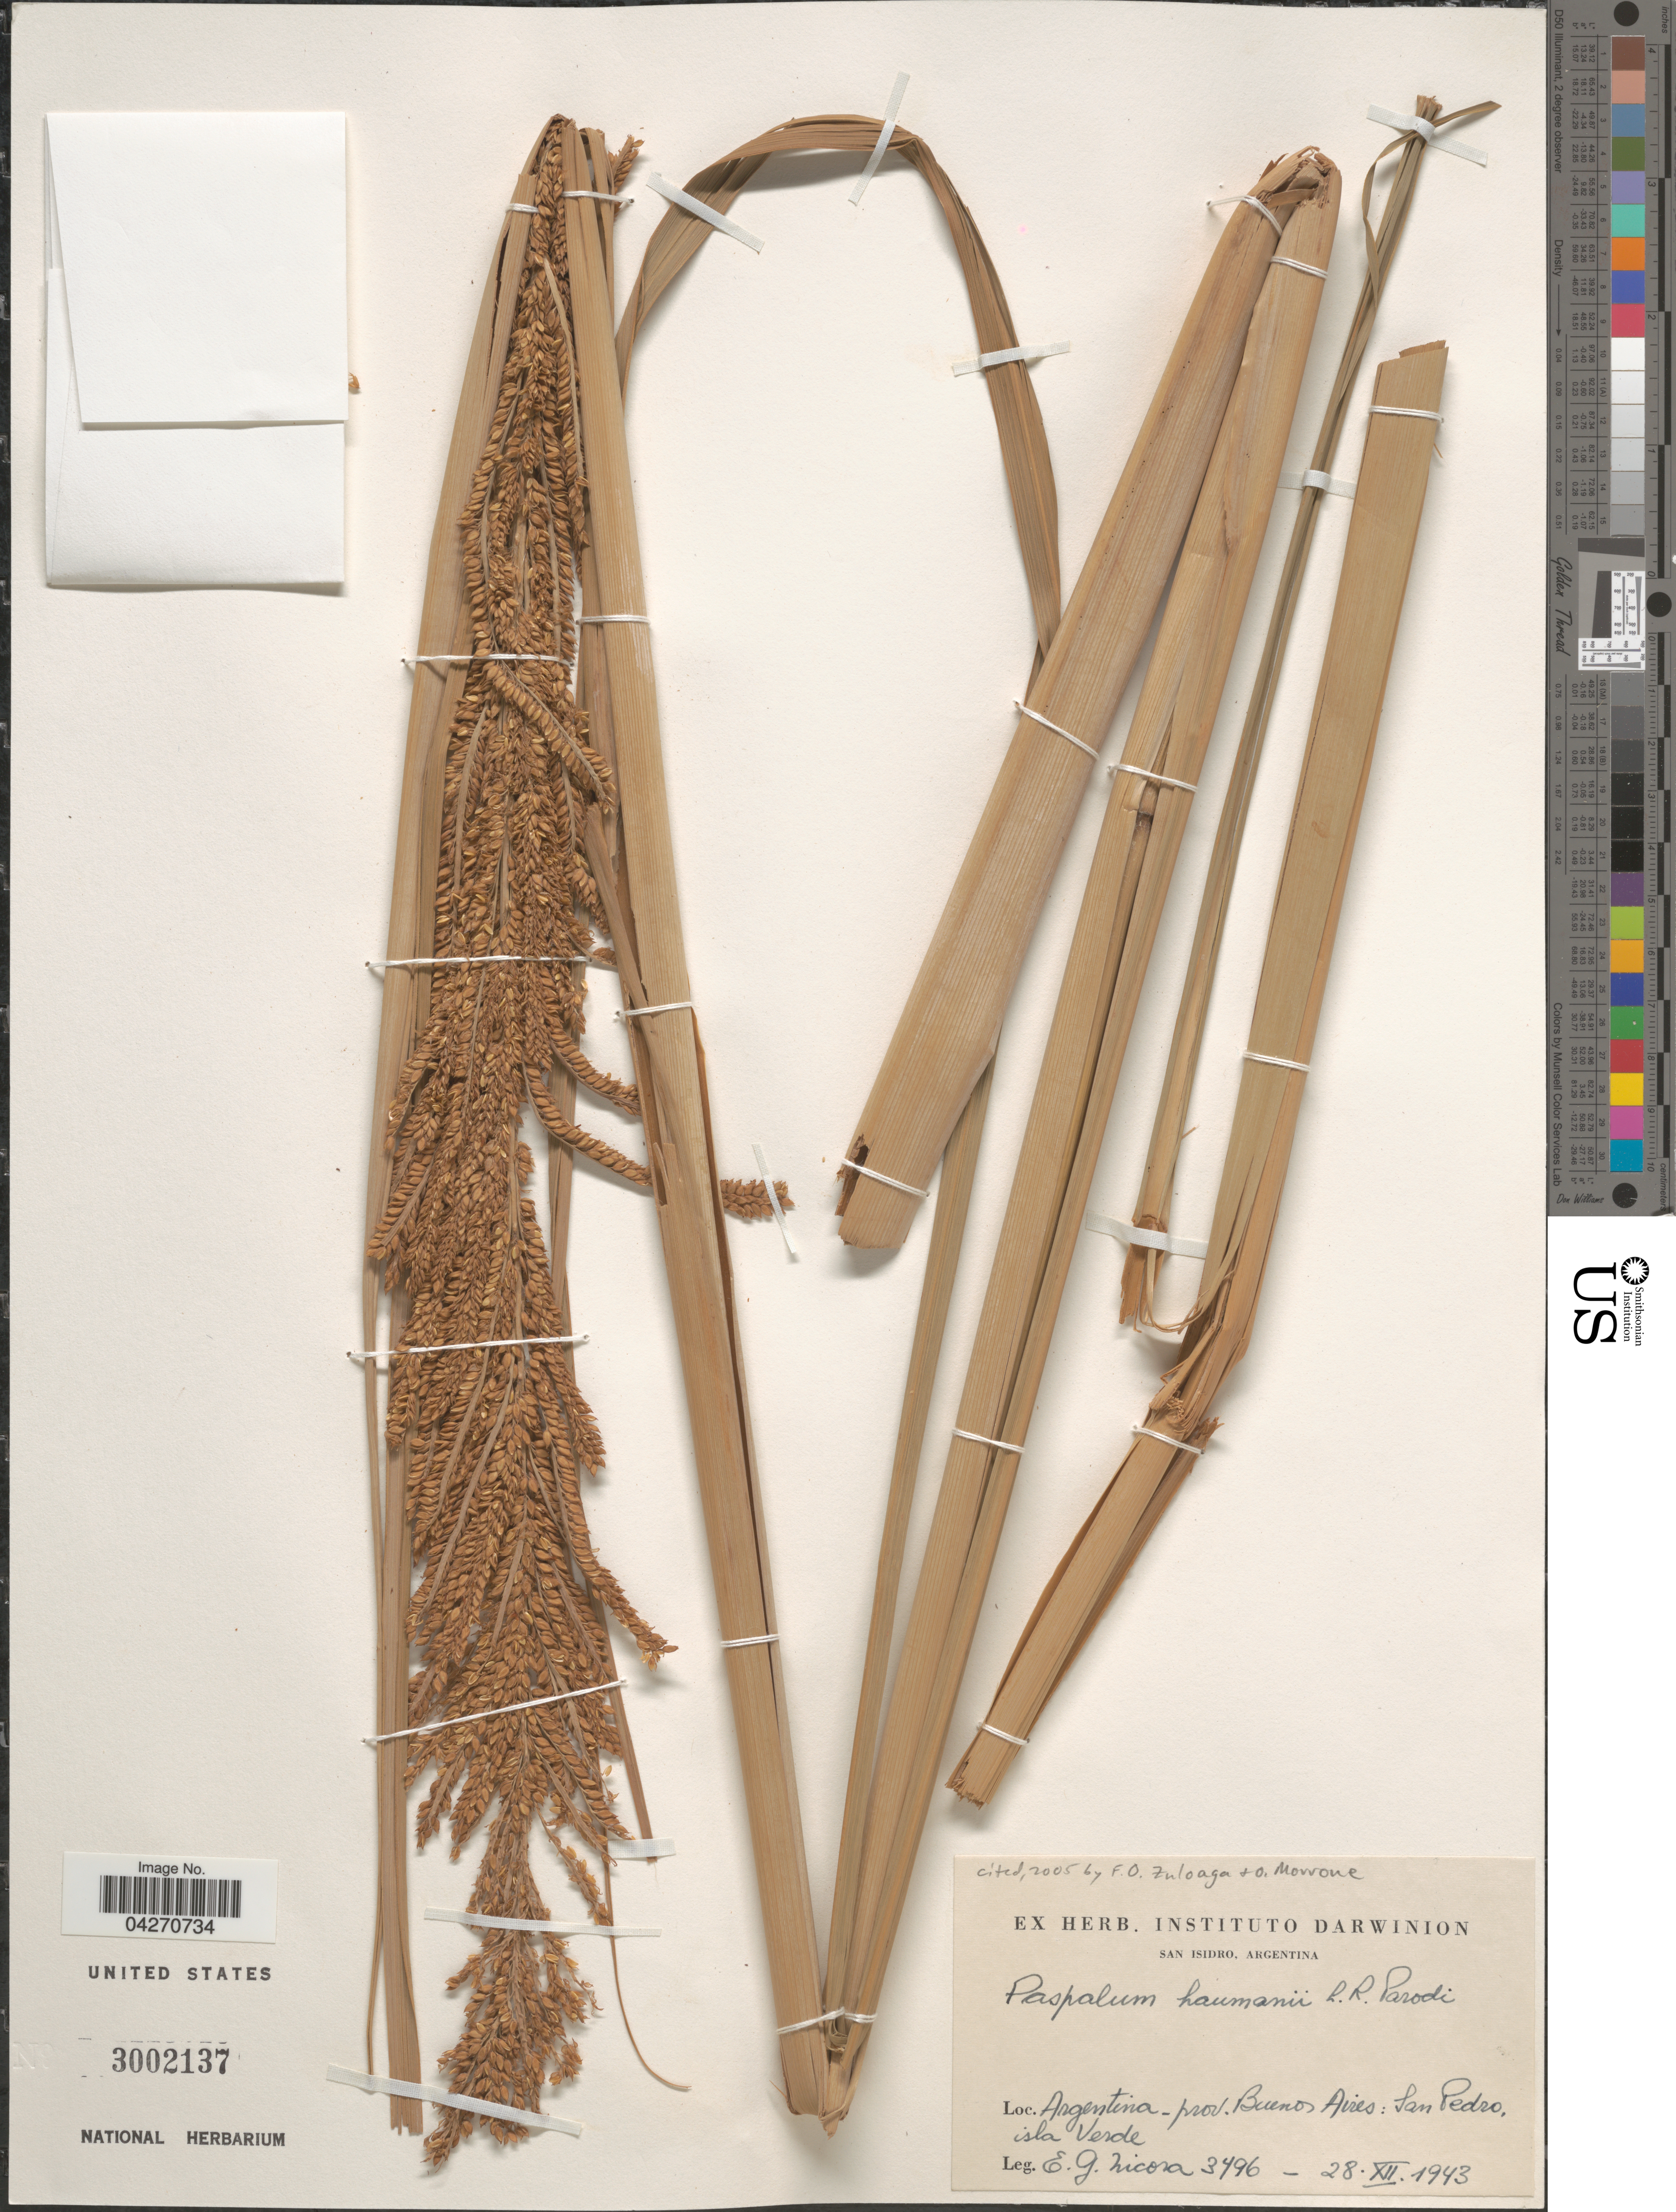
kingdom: Plantae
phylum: Tracheophyta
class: Liliopsida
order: Poales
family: Poaceae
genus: Paspalum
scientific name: Paspalum haumanii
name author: Parodi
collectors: E. Canicosa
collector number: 3496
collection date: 1943-12-28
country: Argentina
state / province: Buenos Aires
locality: San Pedro, isla Verde.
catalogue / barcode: US 3002137